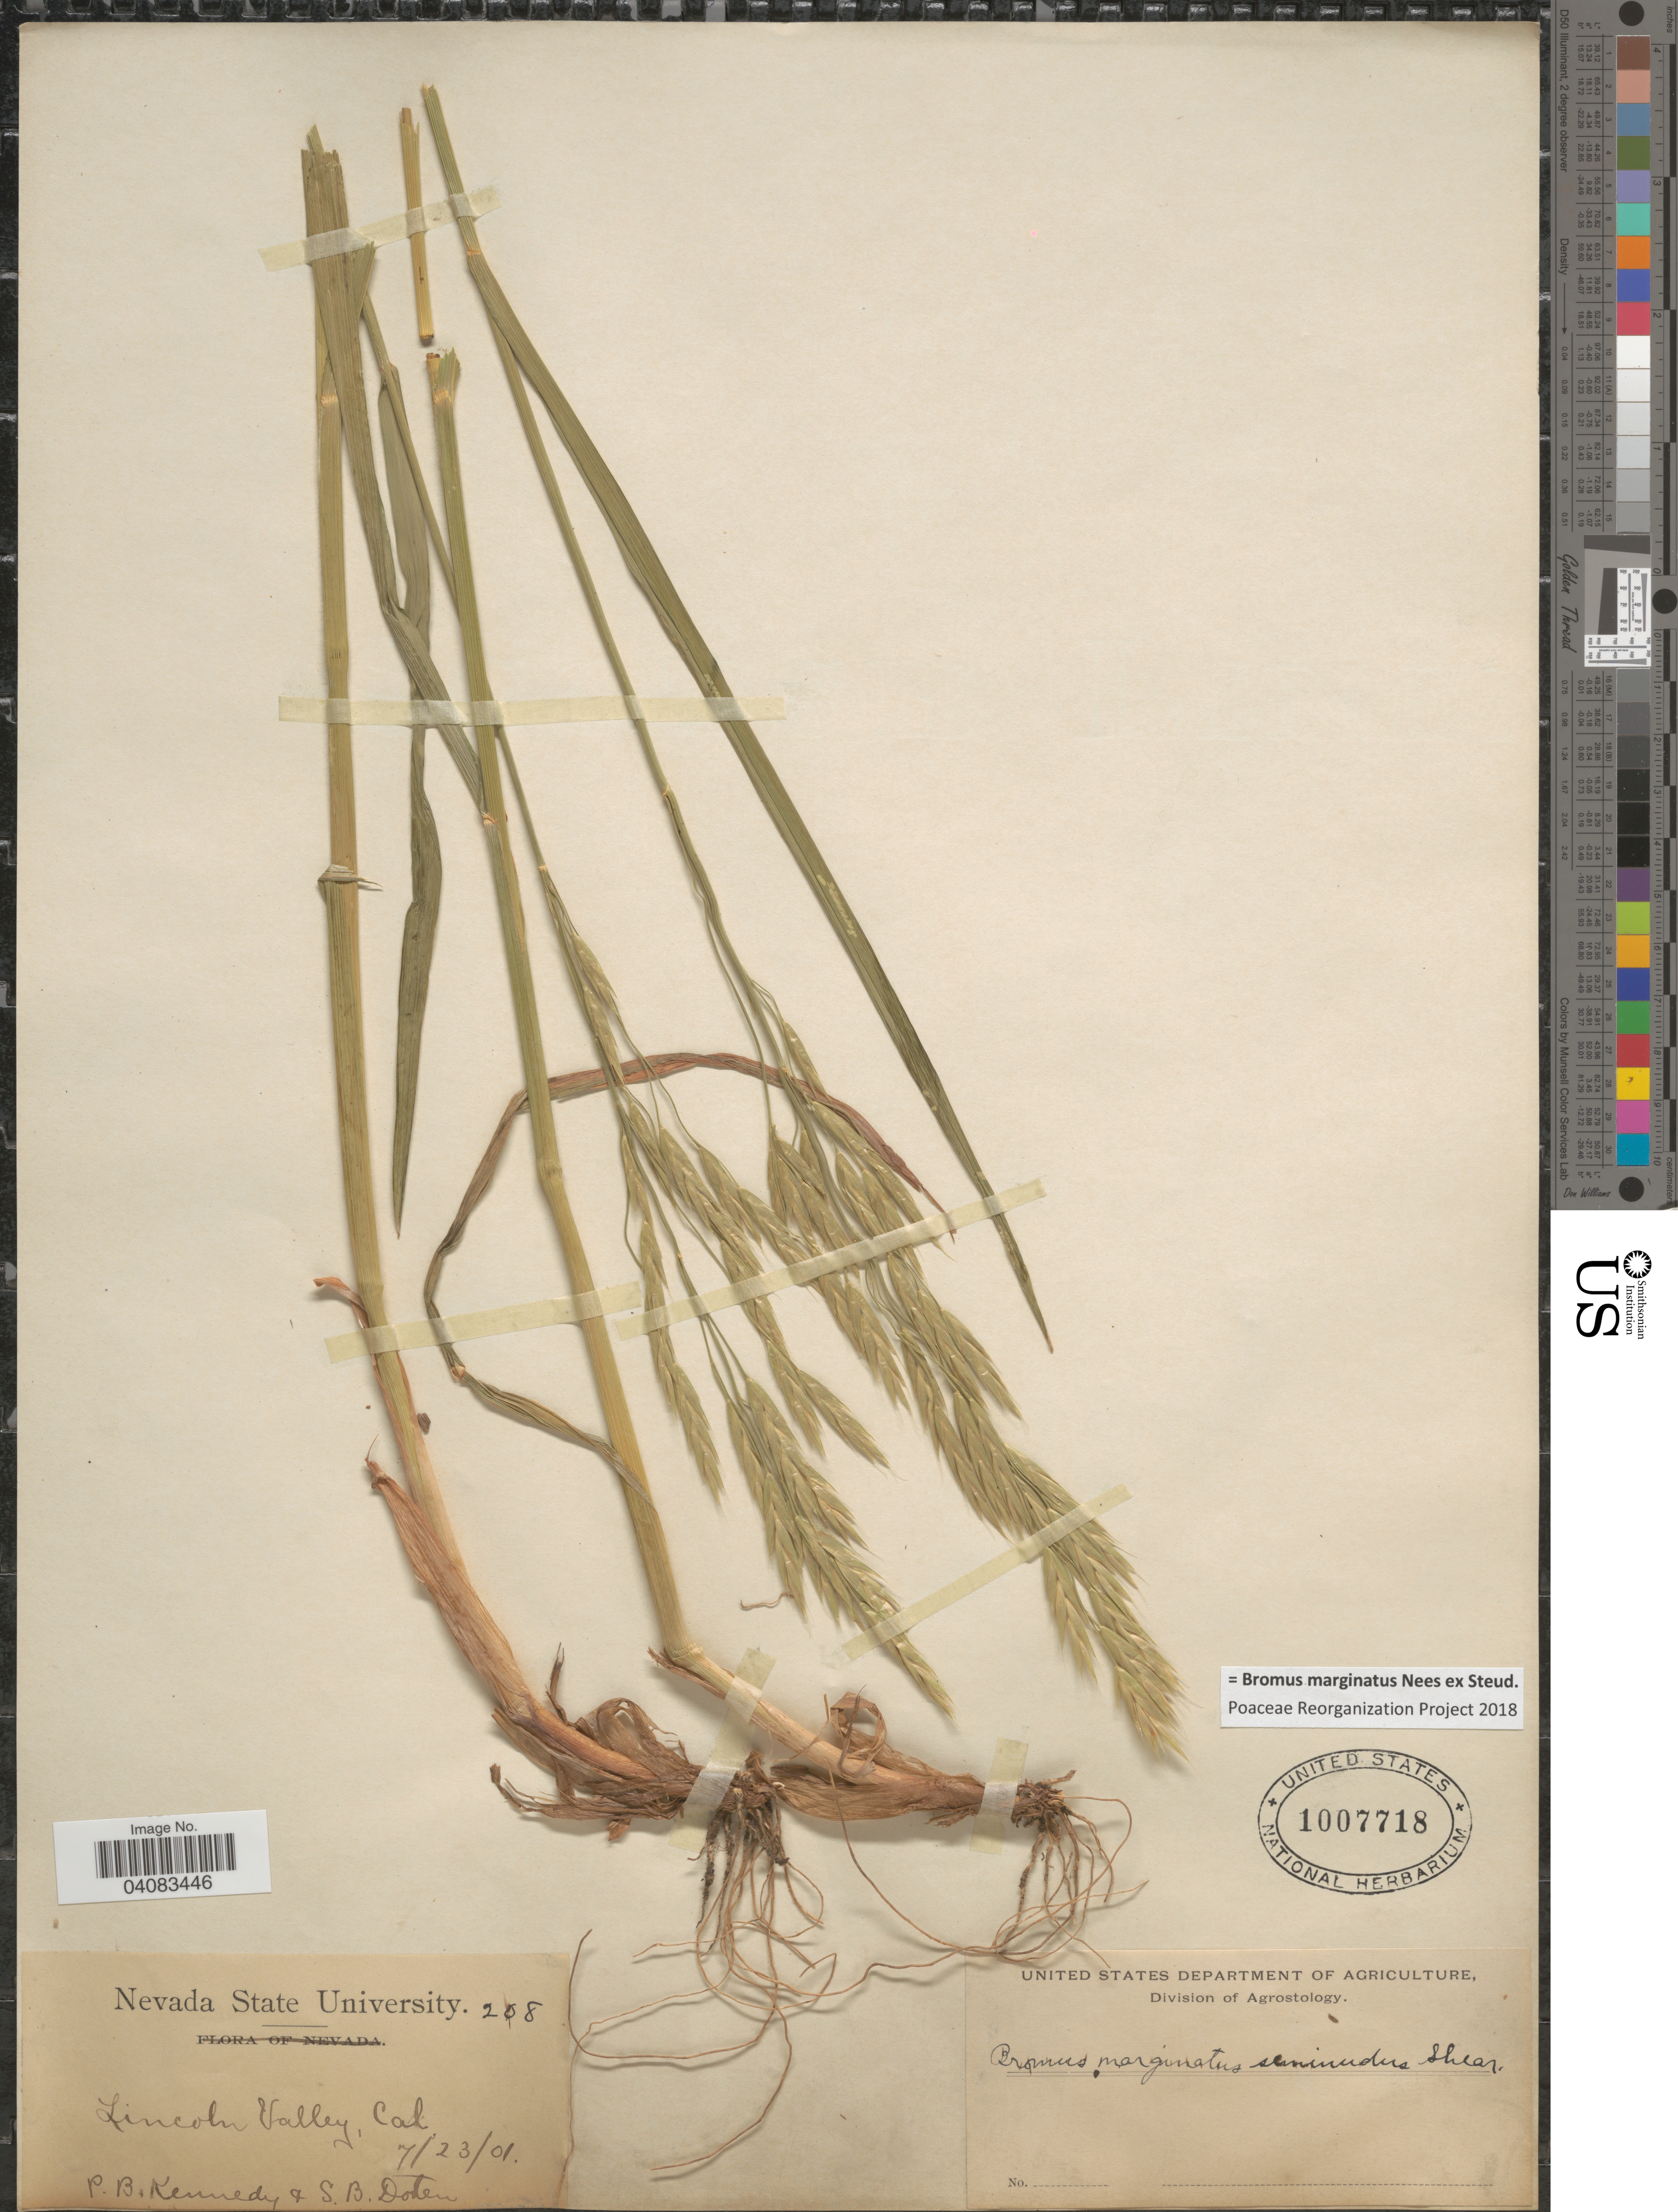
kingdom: Plantae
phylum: Tracheophyta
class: Liliopsida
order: Poales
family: Poaceae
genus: Bromus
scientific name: Bromus marginatus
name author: Nees ex Steud.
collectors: P. B. Kennedy & S. Doten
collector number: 208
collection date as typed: Transcribed d/m/y: 23/7/1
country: United States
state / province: California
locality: Lincoln Valley.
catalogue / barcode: US 1007718